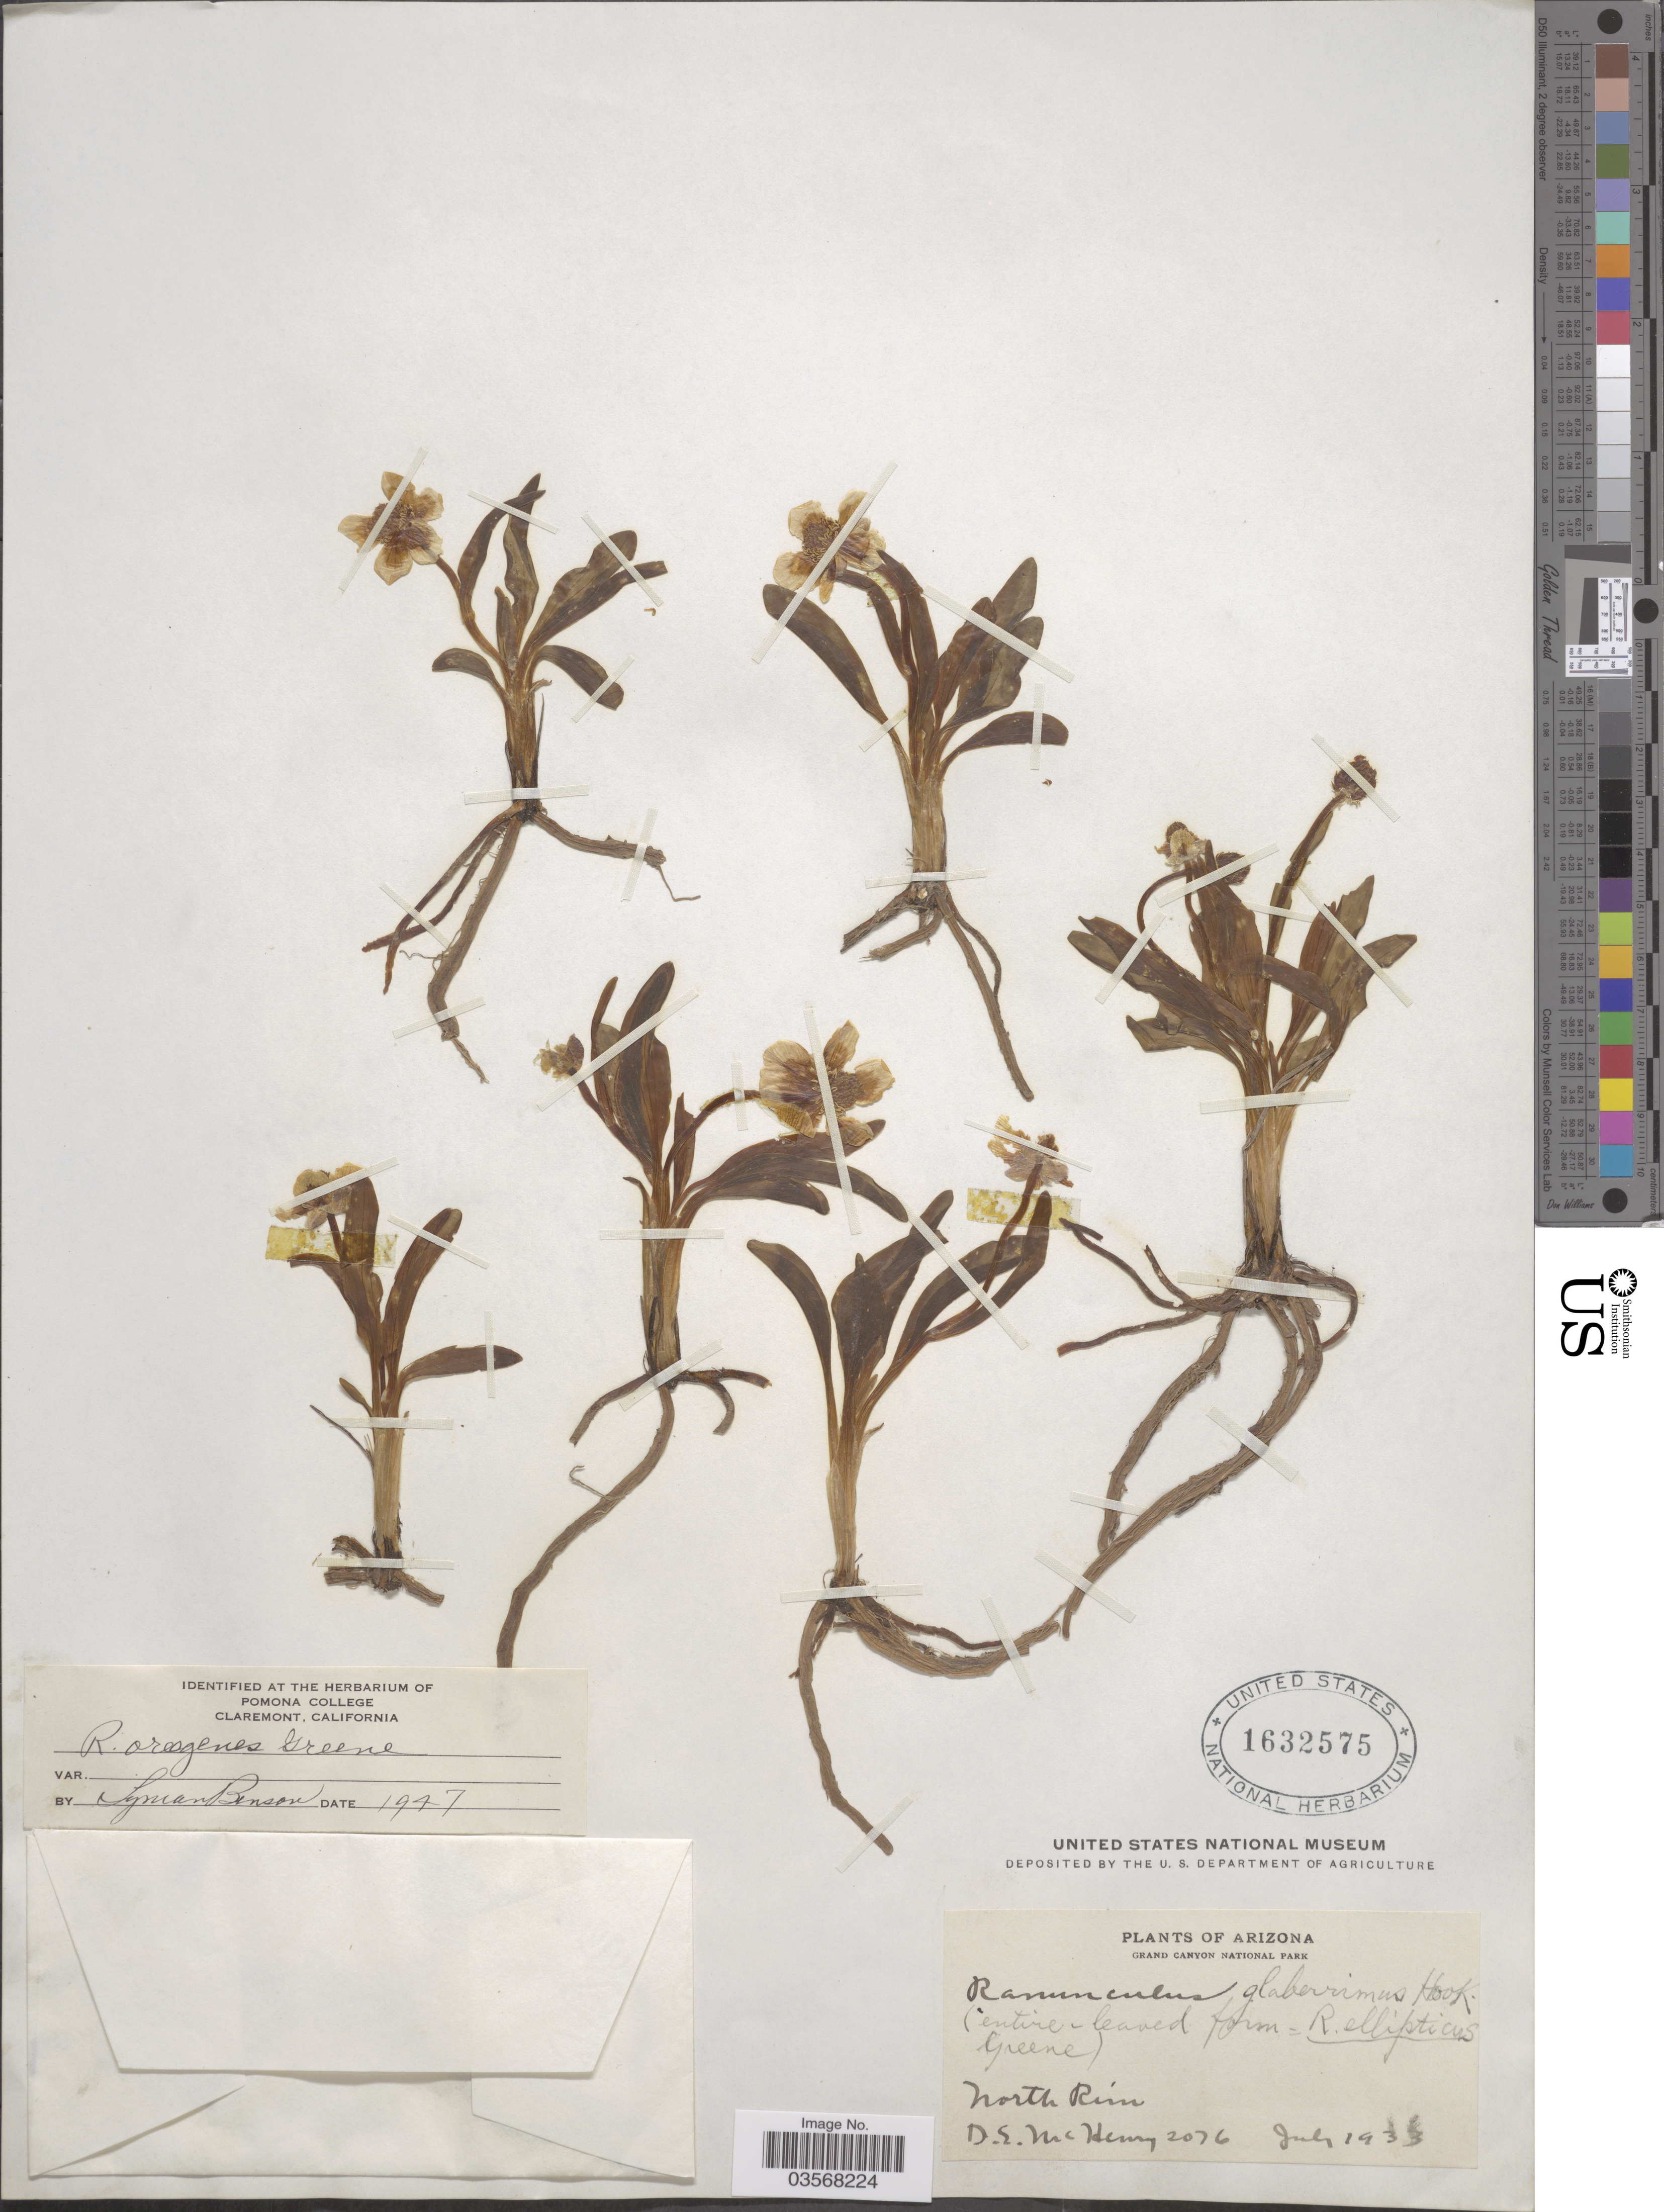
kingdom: Plantae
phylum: Tracheophyta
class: Magnoliopsida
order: Ranunculales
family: Ranunculaceae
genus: Ranunculus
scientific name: Ranunculus oreogenes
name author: Greene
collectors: D. McHenry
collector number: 2076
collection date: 1933-07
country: United States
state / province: Arizona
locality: Grand Canyon National Park. North Rim.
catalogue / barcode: US 1632575